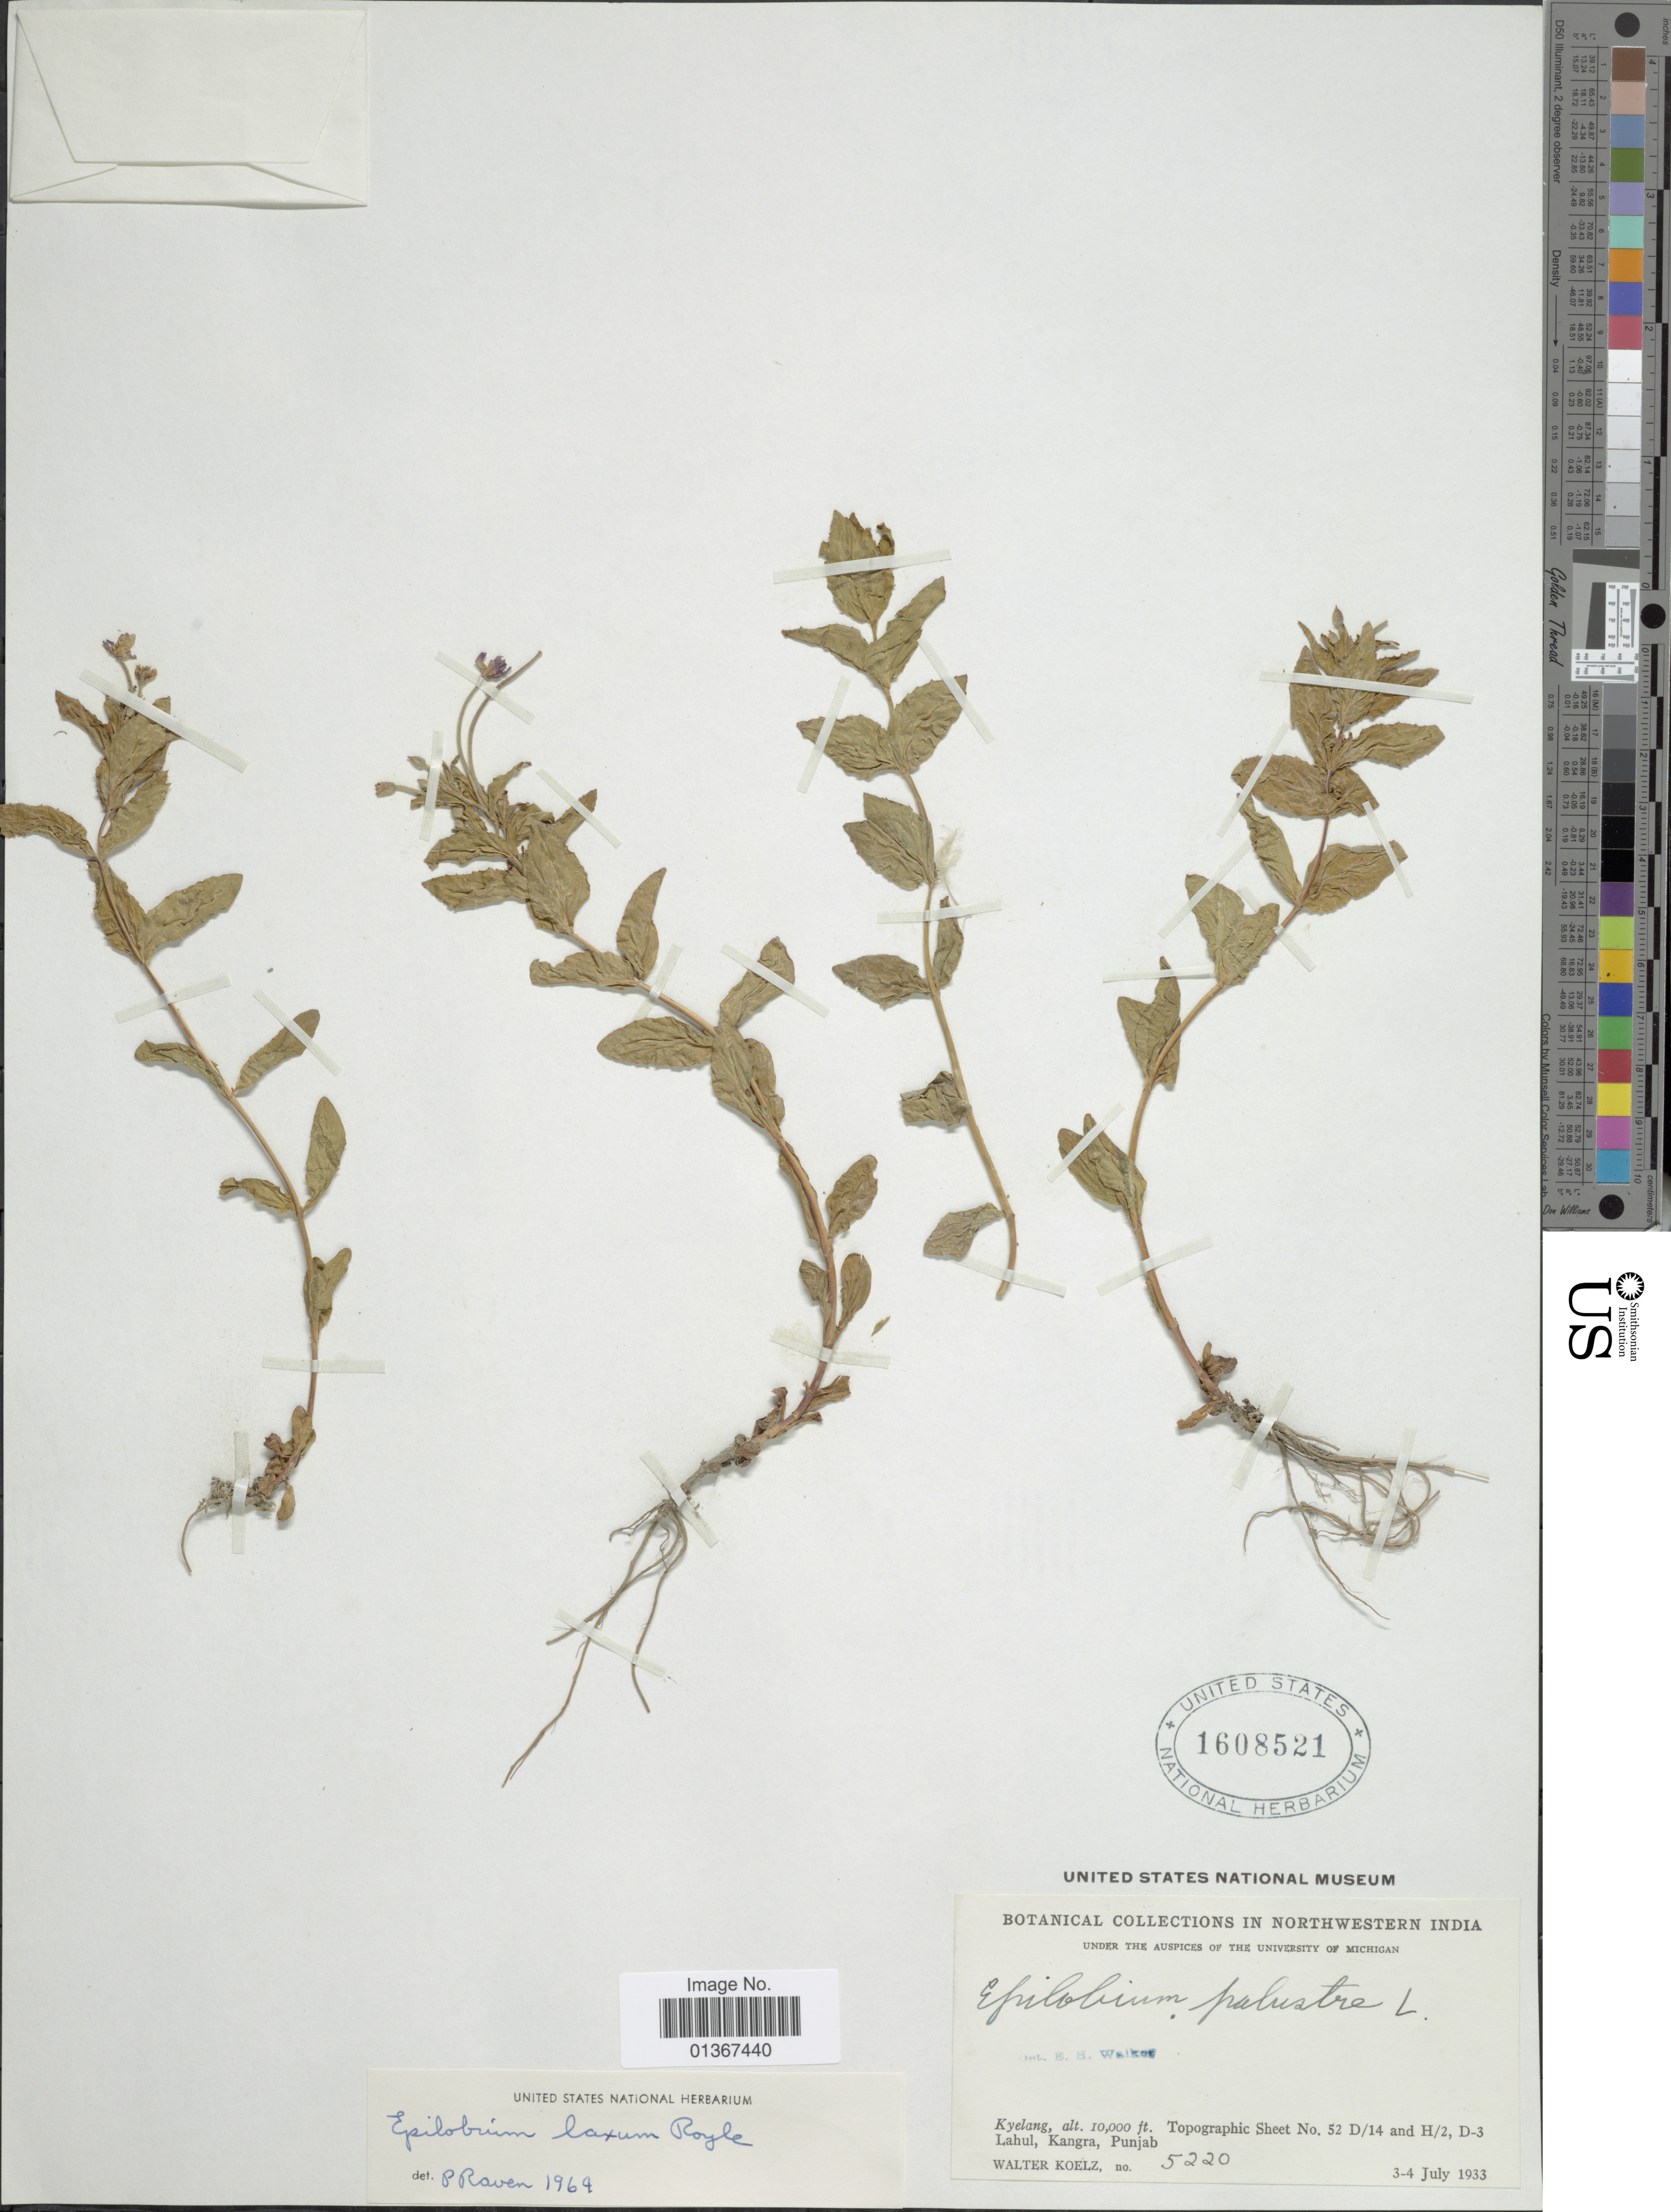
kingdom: Plantae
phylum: Tracheophyta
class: Magnoliopsida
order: Myrtales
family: Onagraceae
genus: Epilobium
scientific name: Epilobium laxum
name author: Royle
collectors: W. N. Koelz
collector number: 5220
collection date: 1933-07-03/1933-07-04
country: India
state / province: Himachal Pradesh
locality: Kyelang, Topographic Sheet No. 52 D/14 and H/2, D-3, Lahul, Kangra.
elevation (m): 3048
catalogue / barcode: US 1608521